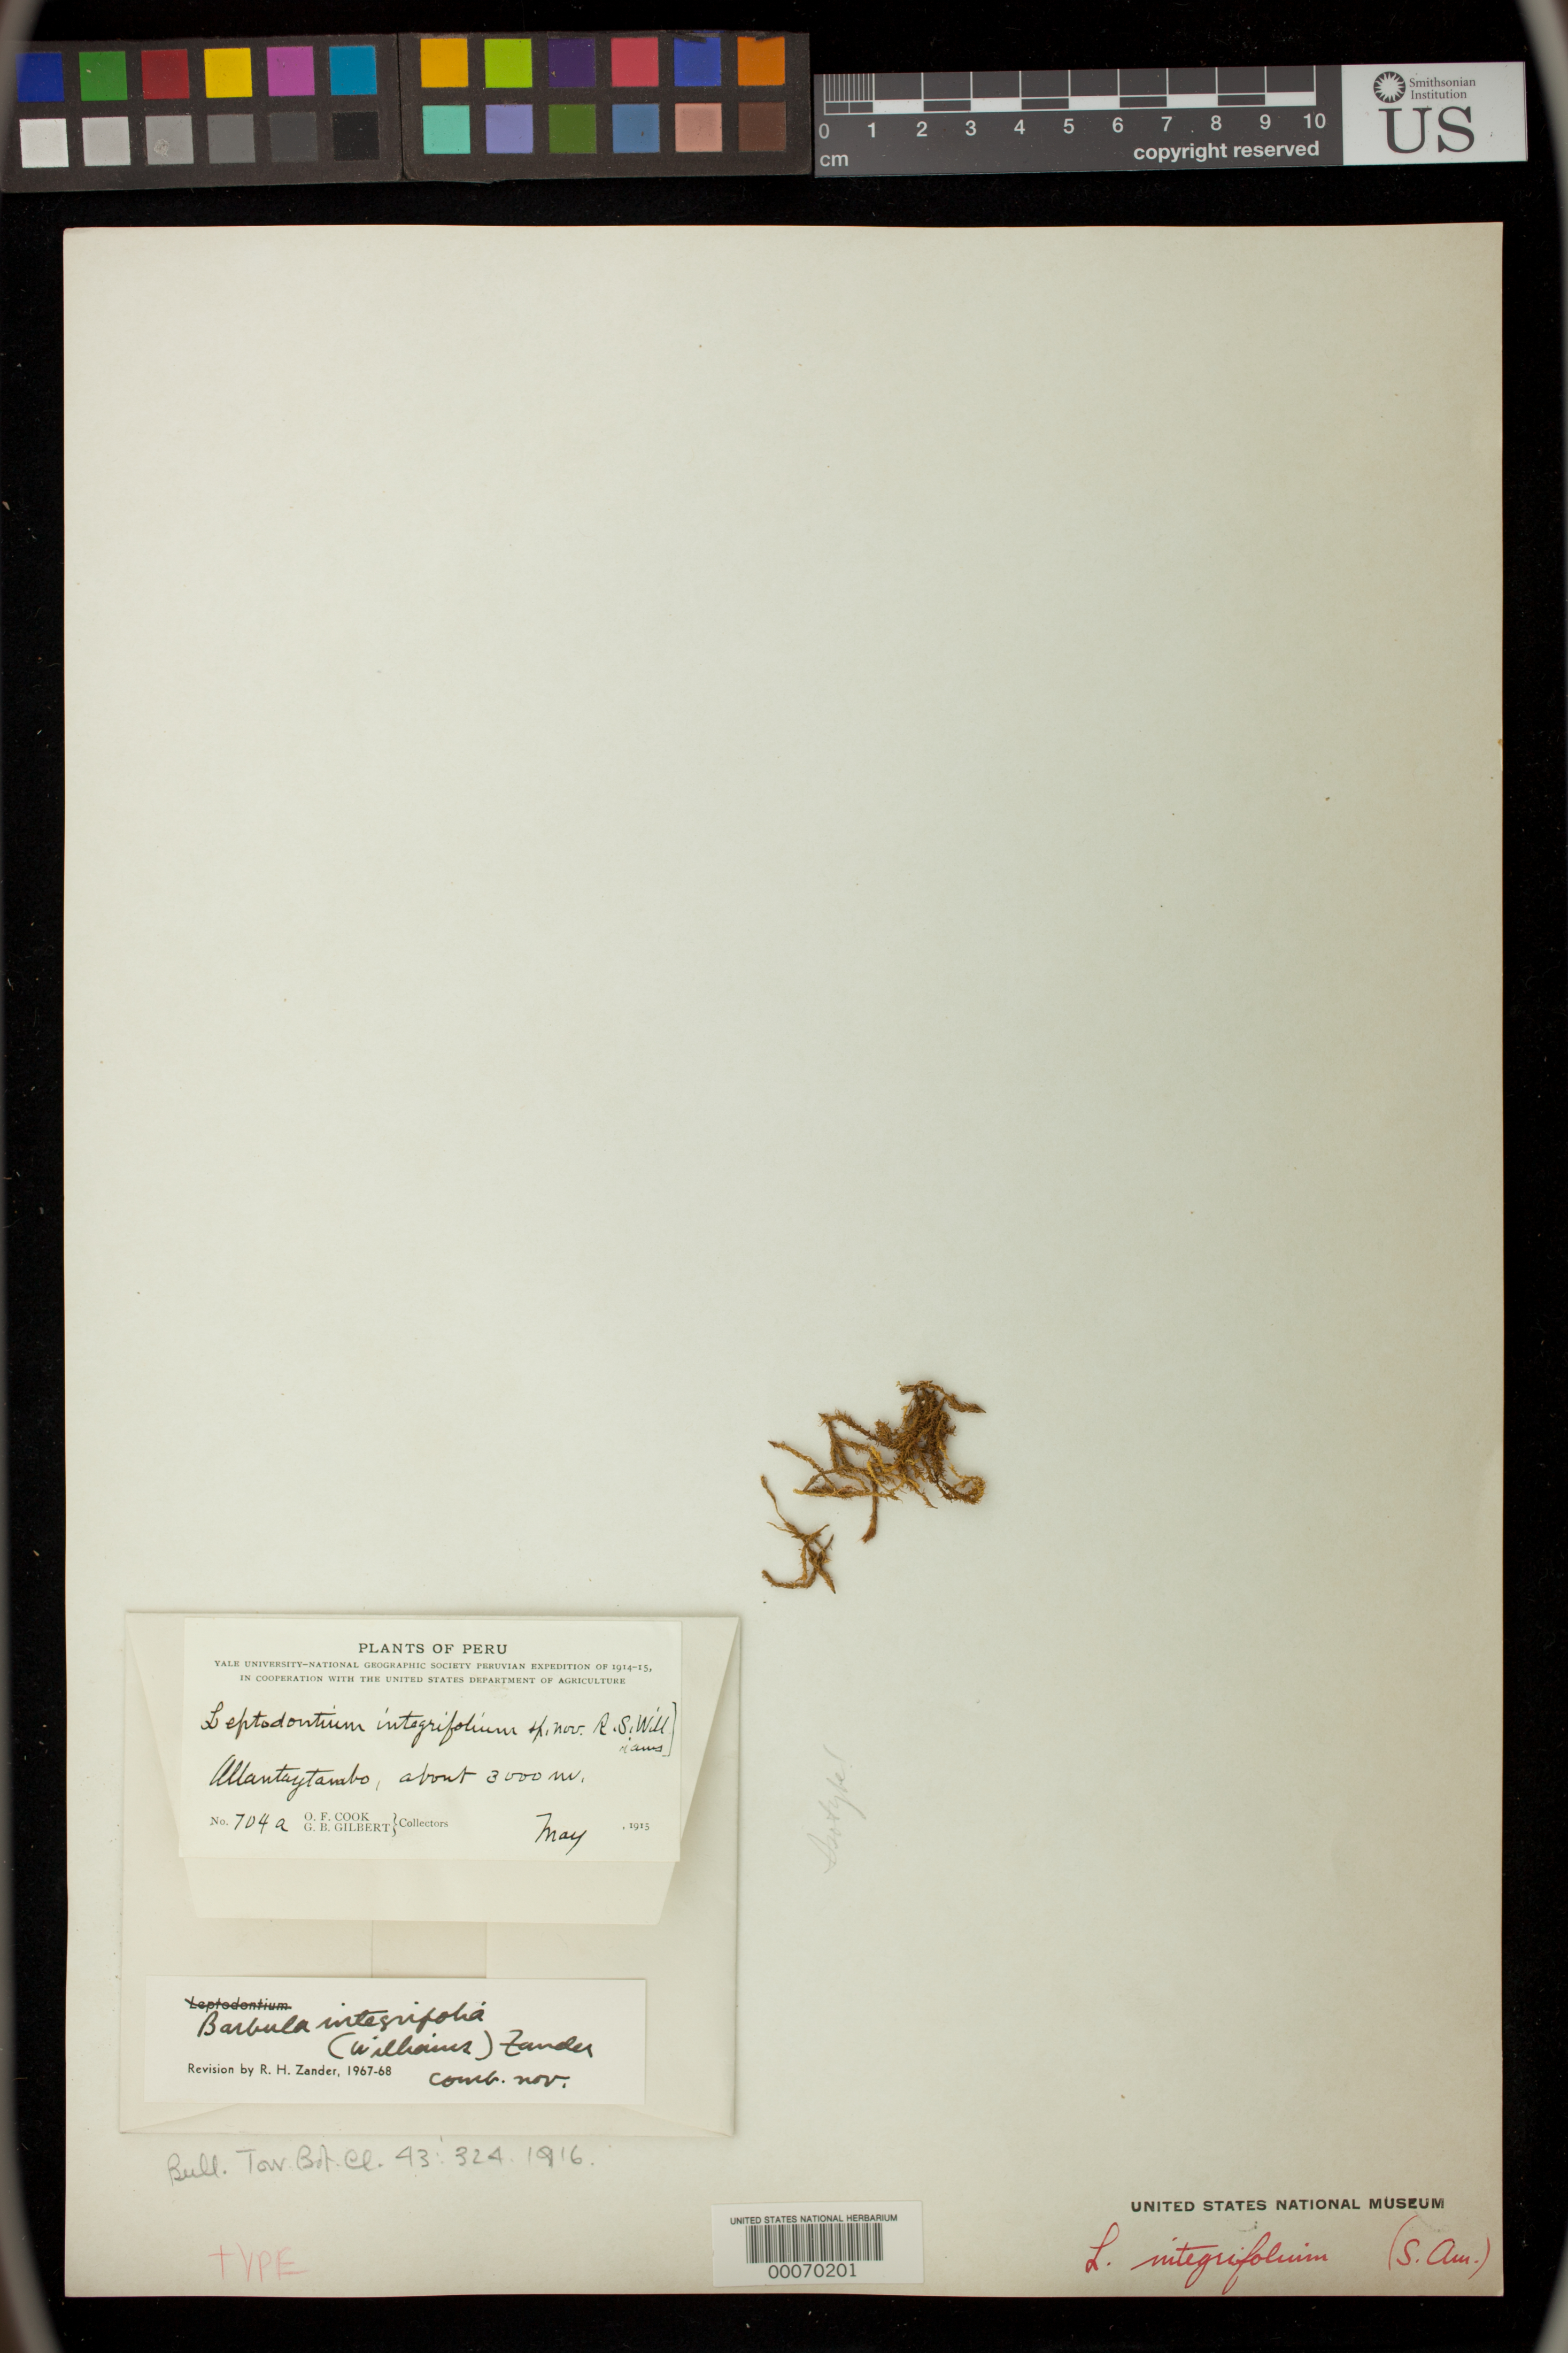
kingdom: Plantae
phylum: Bryophyta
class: Bryopsida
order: Pottiales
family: Pottiaceae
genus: Leptodontium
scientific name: Leptodontium integrifolium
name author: R.S. Williams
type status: Isotype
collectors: O. F. Cook & G. B. Gilbert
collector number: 704 a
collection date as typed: May 1915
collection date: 1915-05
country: Peru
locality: Allantaytambo [?]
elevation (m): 3000